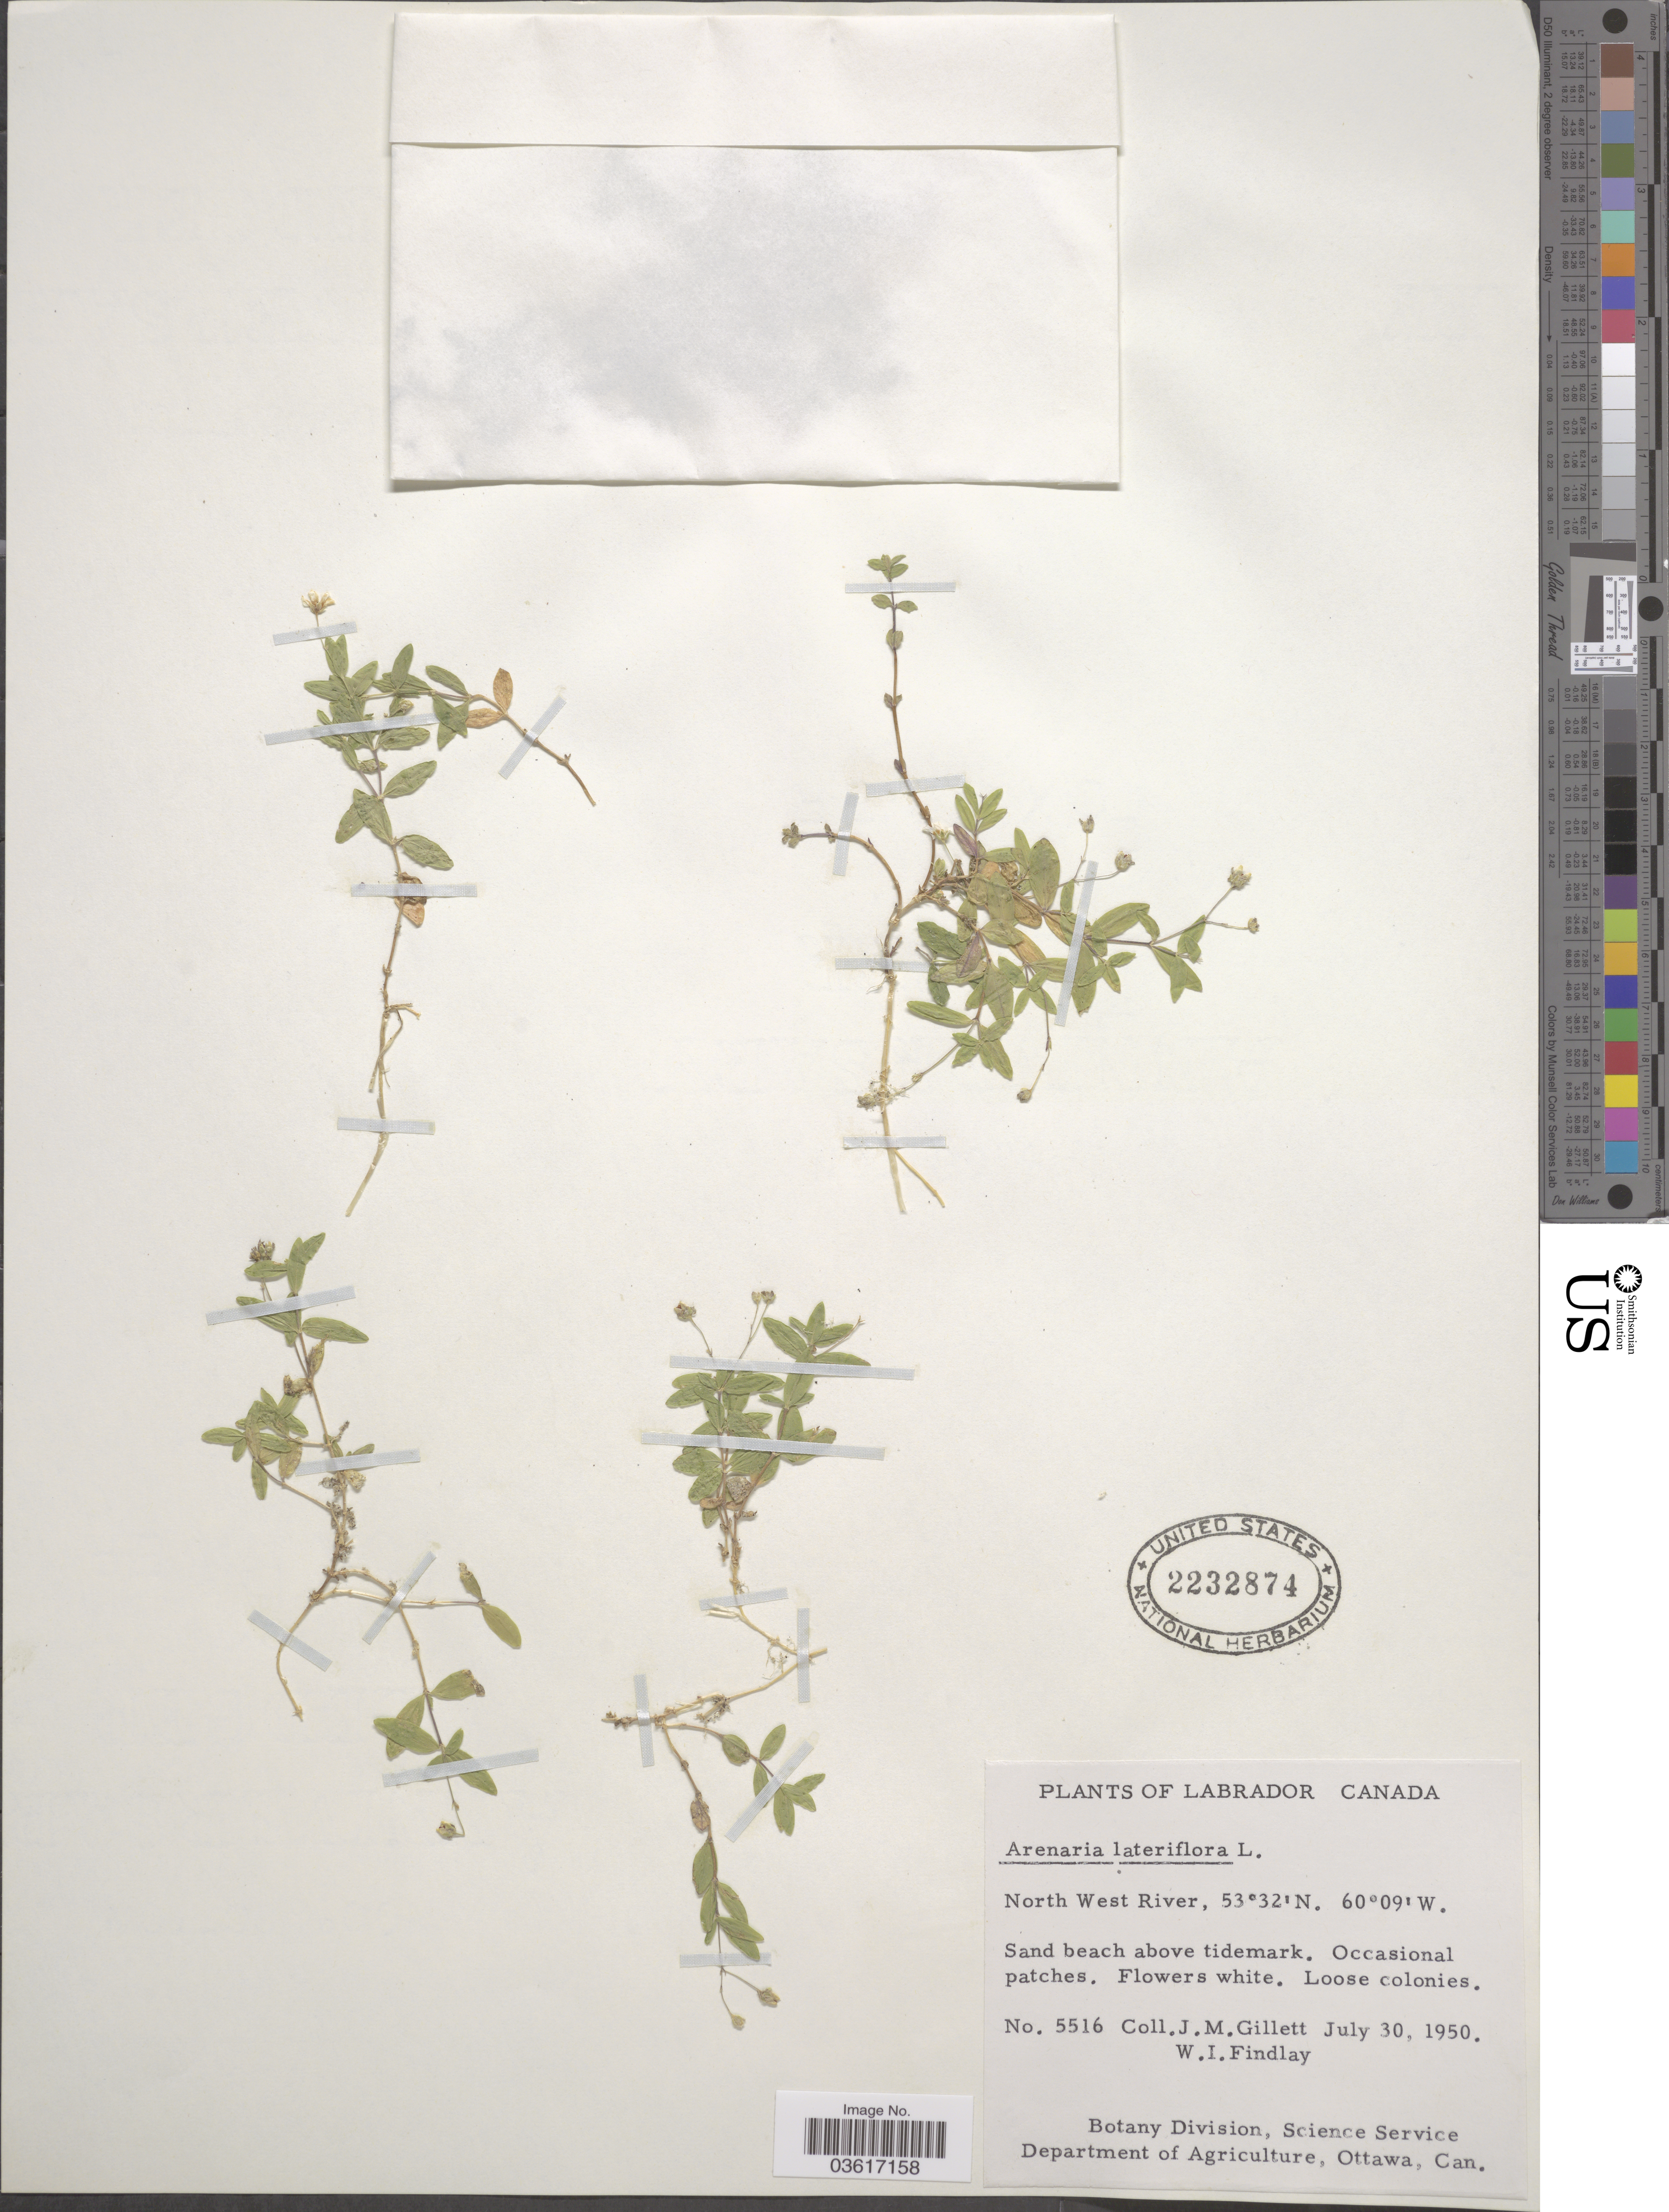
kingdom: Plantae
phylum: Tracheophyta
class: Magnoliopsida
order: Caryophyllales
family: Caryophyllaceae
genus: Moehringia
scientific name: Moehringia lateriflora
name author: (L.) Fenzl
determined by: Strong, Mark T., (BOT), Smithsonian Institution - National Museum of Natural History (UNITED STATES)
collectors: J. M. Gillett & W. Findlay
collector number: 5516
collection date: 1950-07-30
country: Canada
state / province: Newfoundland and Labrador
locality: Labrador. North West River. Sand beach above tidemark.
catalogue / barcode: US 2232874